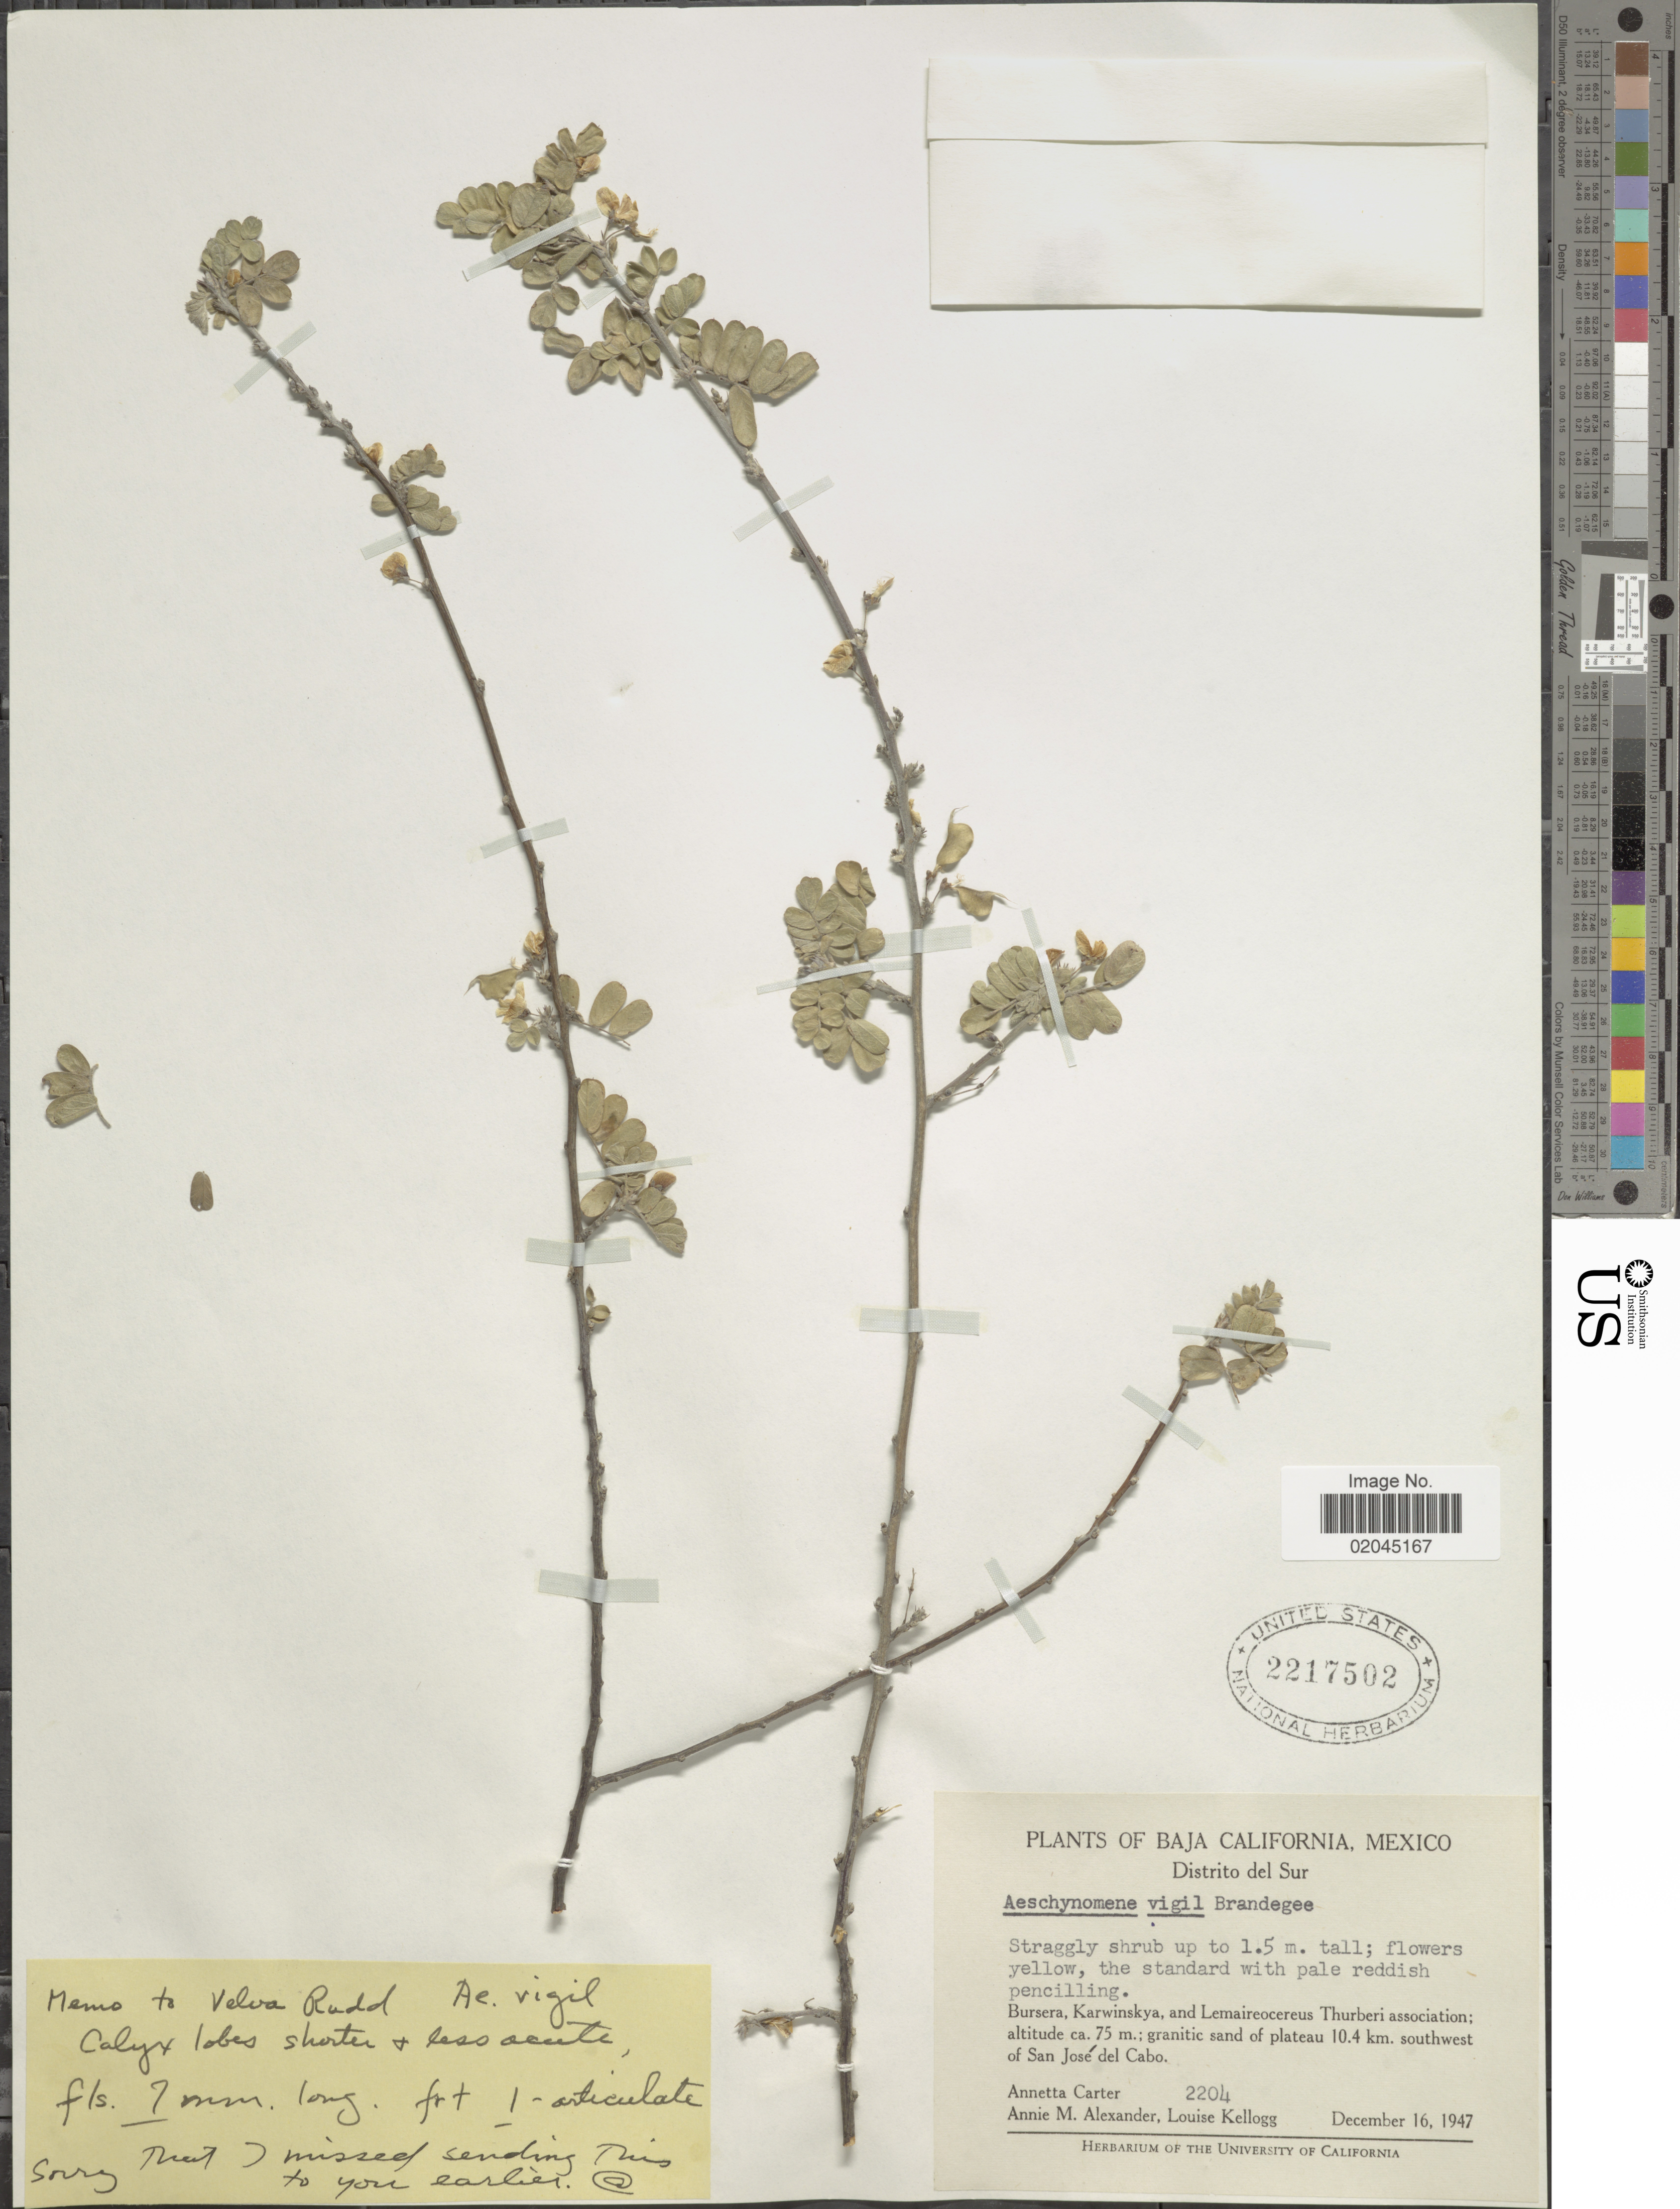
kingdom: Plantae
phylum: Tracheophyta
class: Magnoliopsida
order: Fabales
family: Fabaceae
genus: Aeschynomene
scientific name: Aeschynomene vigil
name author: Brandegee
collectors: A. Carter, A. M. Alexander & L. Kellogg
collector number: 2204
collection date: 1947-12-16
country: Mexico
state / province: Baja California Sur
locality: Distrito del Sur, granitic sand of plateau 10.4 km southwest of San José del Cabo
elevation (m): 75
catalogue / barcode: US 2217502